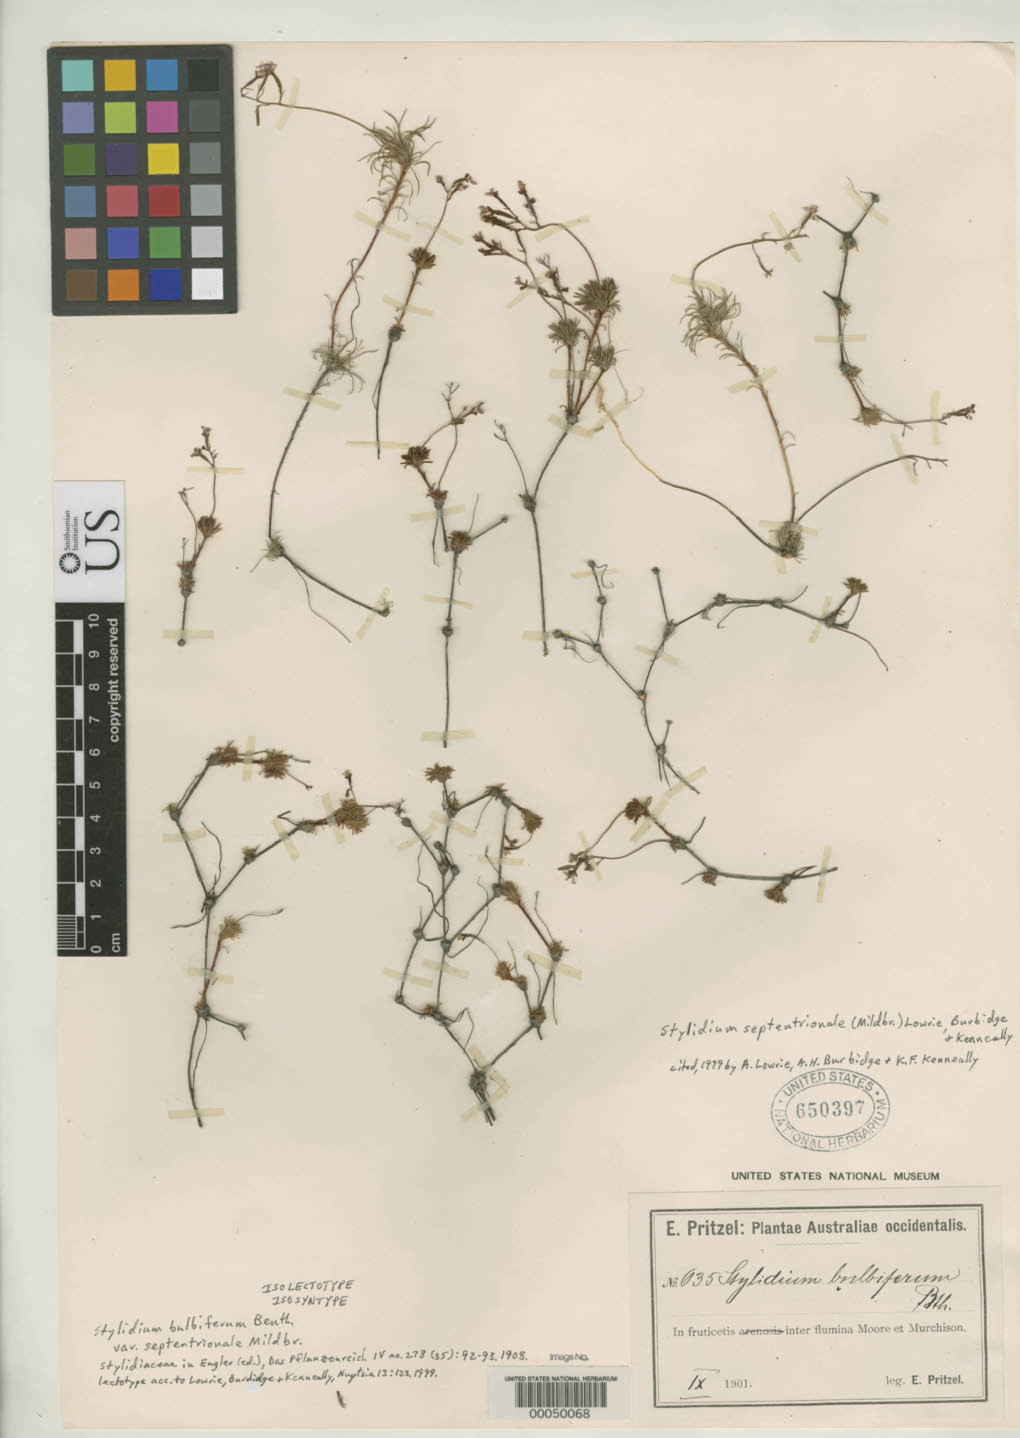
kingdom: Plantae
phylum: Tracheophyta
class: Magnoliopsida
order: Asterales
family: Stylidiaceae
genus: Stylidium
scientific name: Stylidium bulbiferum var. septentrionale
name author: Mildbr. in Engl.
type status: Isolectotype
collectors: E. G. Pritzel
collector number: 135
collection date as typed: Sep 1901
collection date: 1901-09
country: Australia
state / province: Western Australia (?)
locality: Interflumina Moore & Murchison.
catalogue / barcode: US 650397